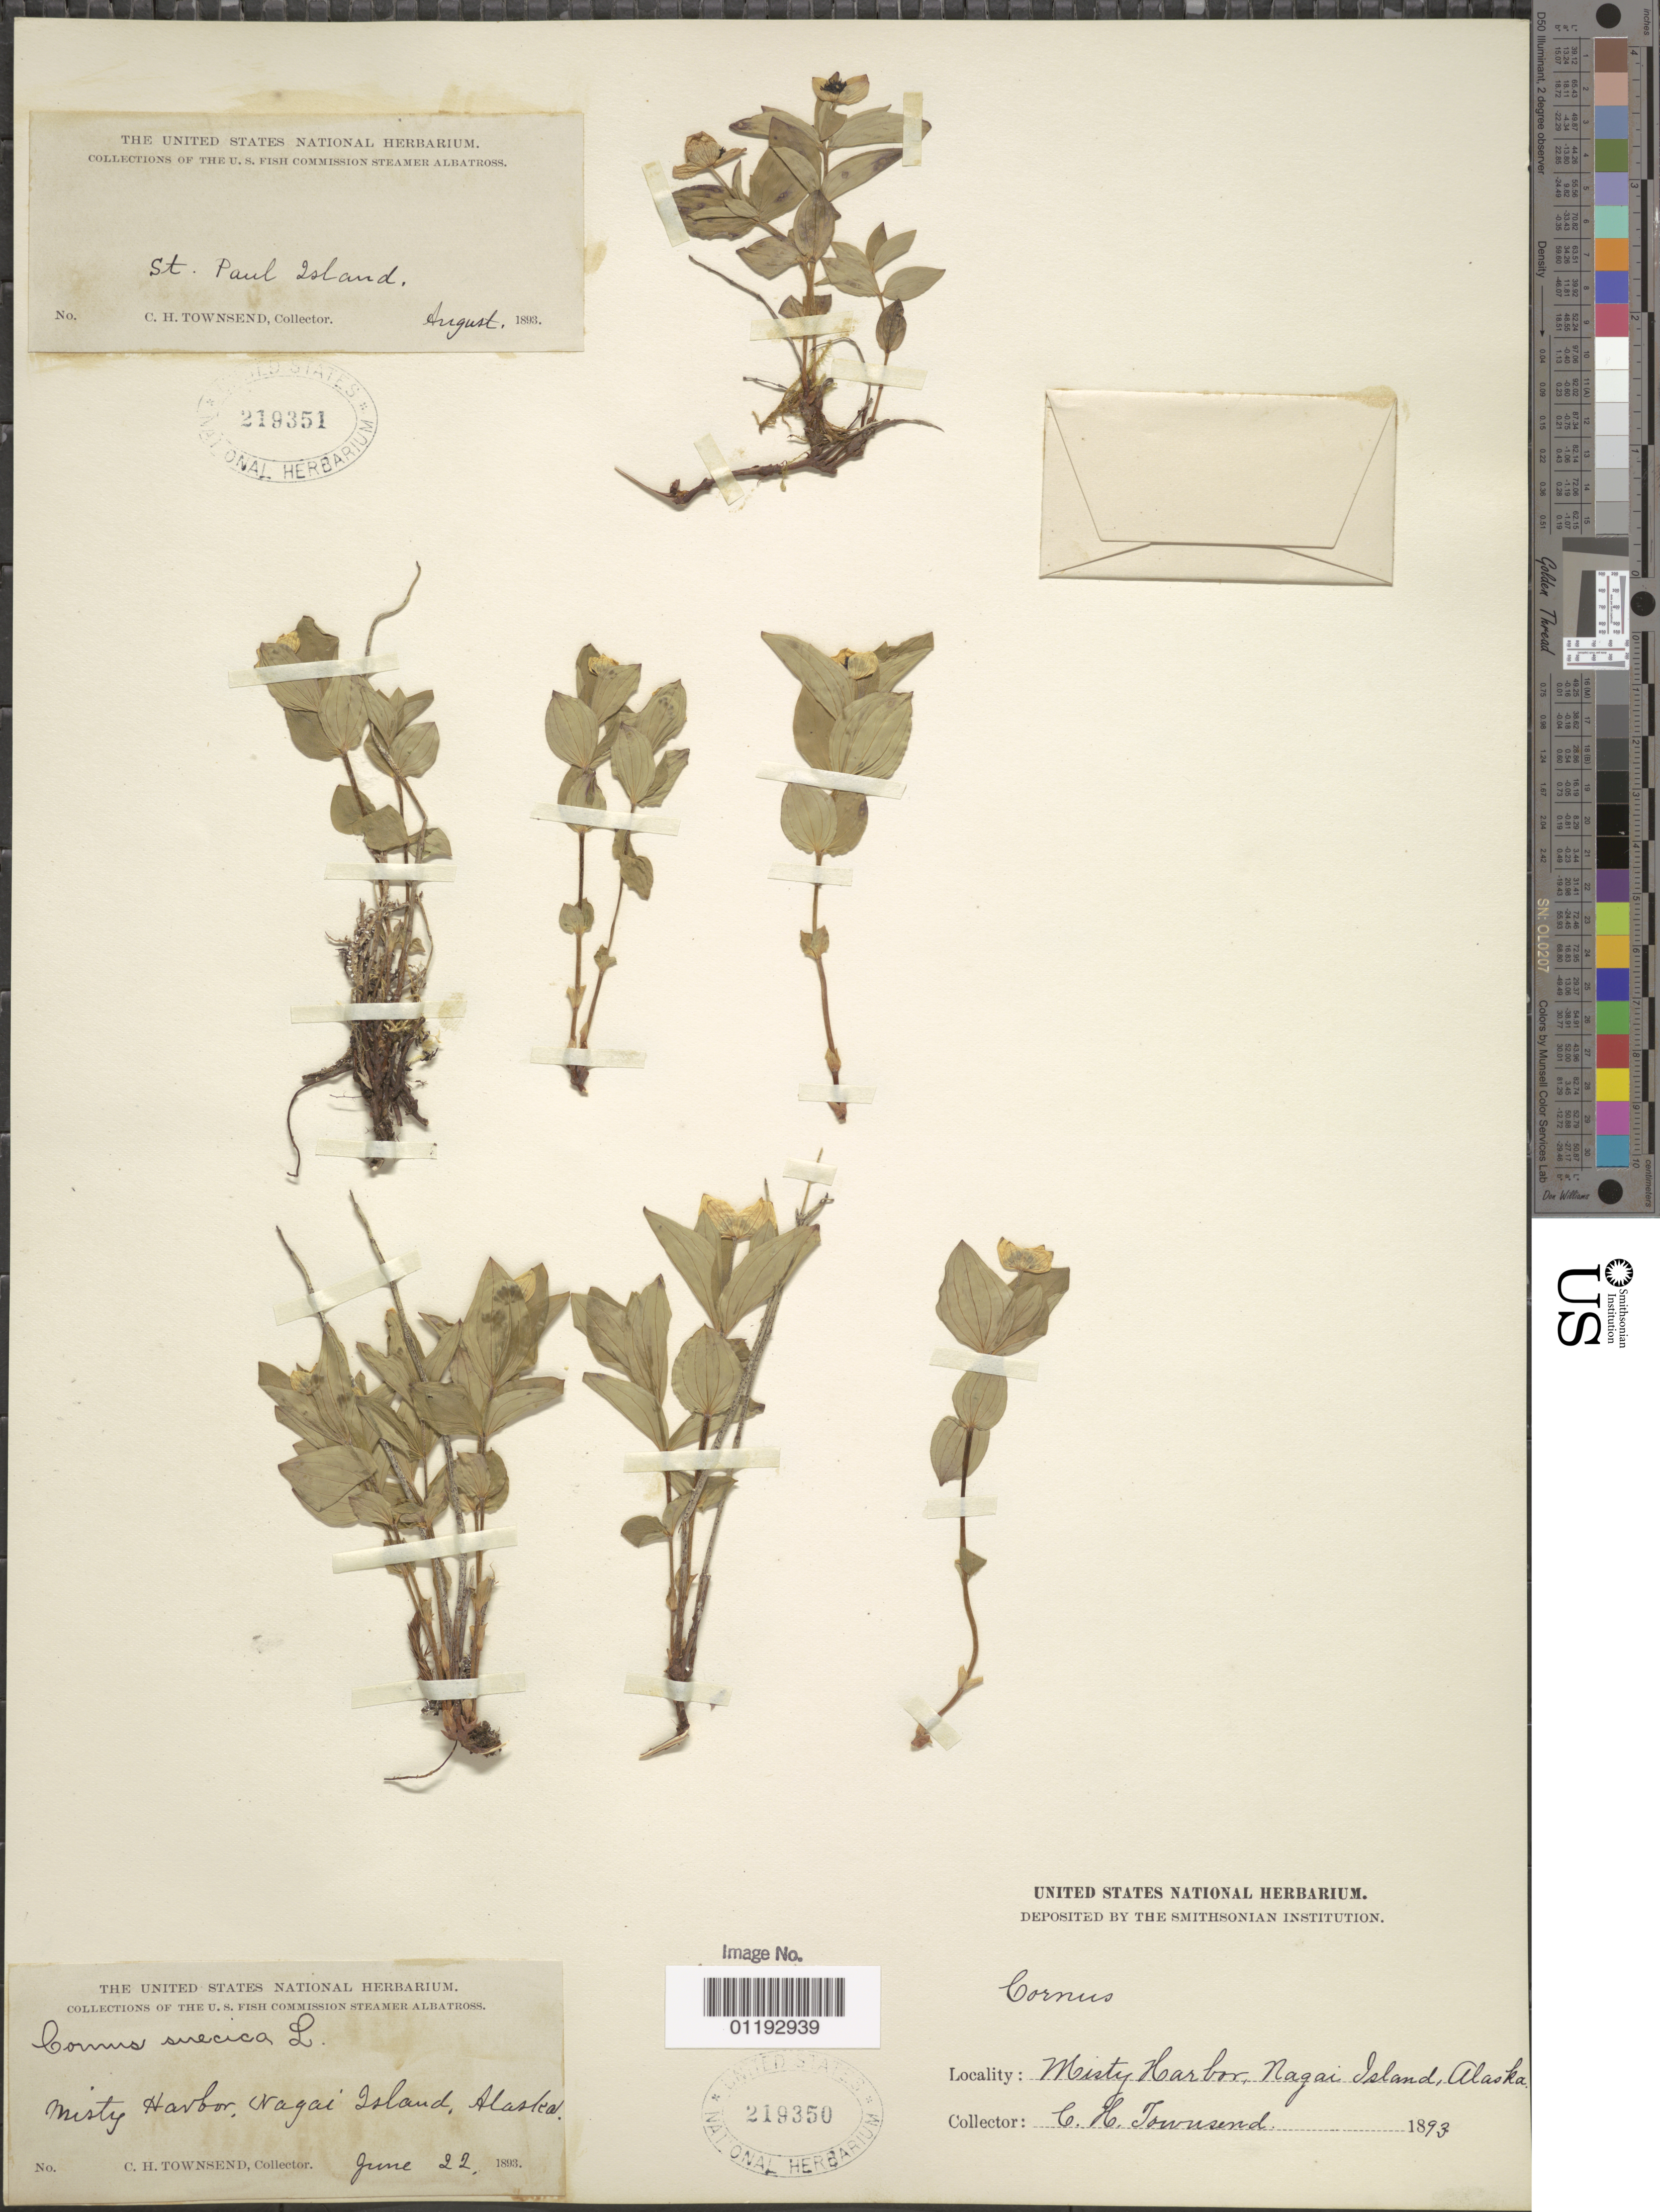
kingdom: Plantae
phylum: Tracheophyta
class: Magnoliopsida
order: Cornales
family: Cornaceae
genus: Cornus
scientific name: Cornus suecica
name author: L.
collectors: C. H. Townsend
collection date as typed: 22 Jun 1893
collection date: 1893-06-22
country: United States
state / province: Alaska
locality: Misty Harbor, Nagai Island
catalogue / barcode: US 219350